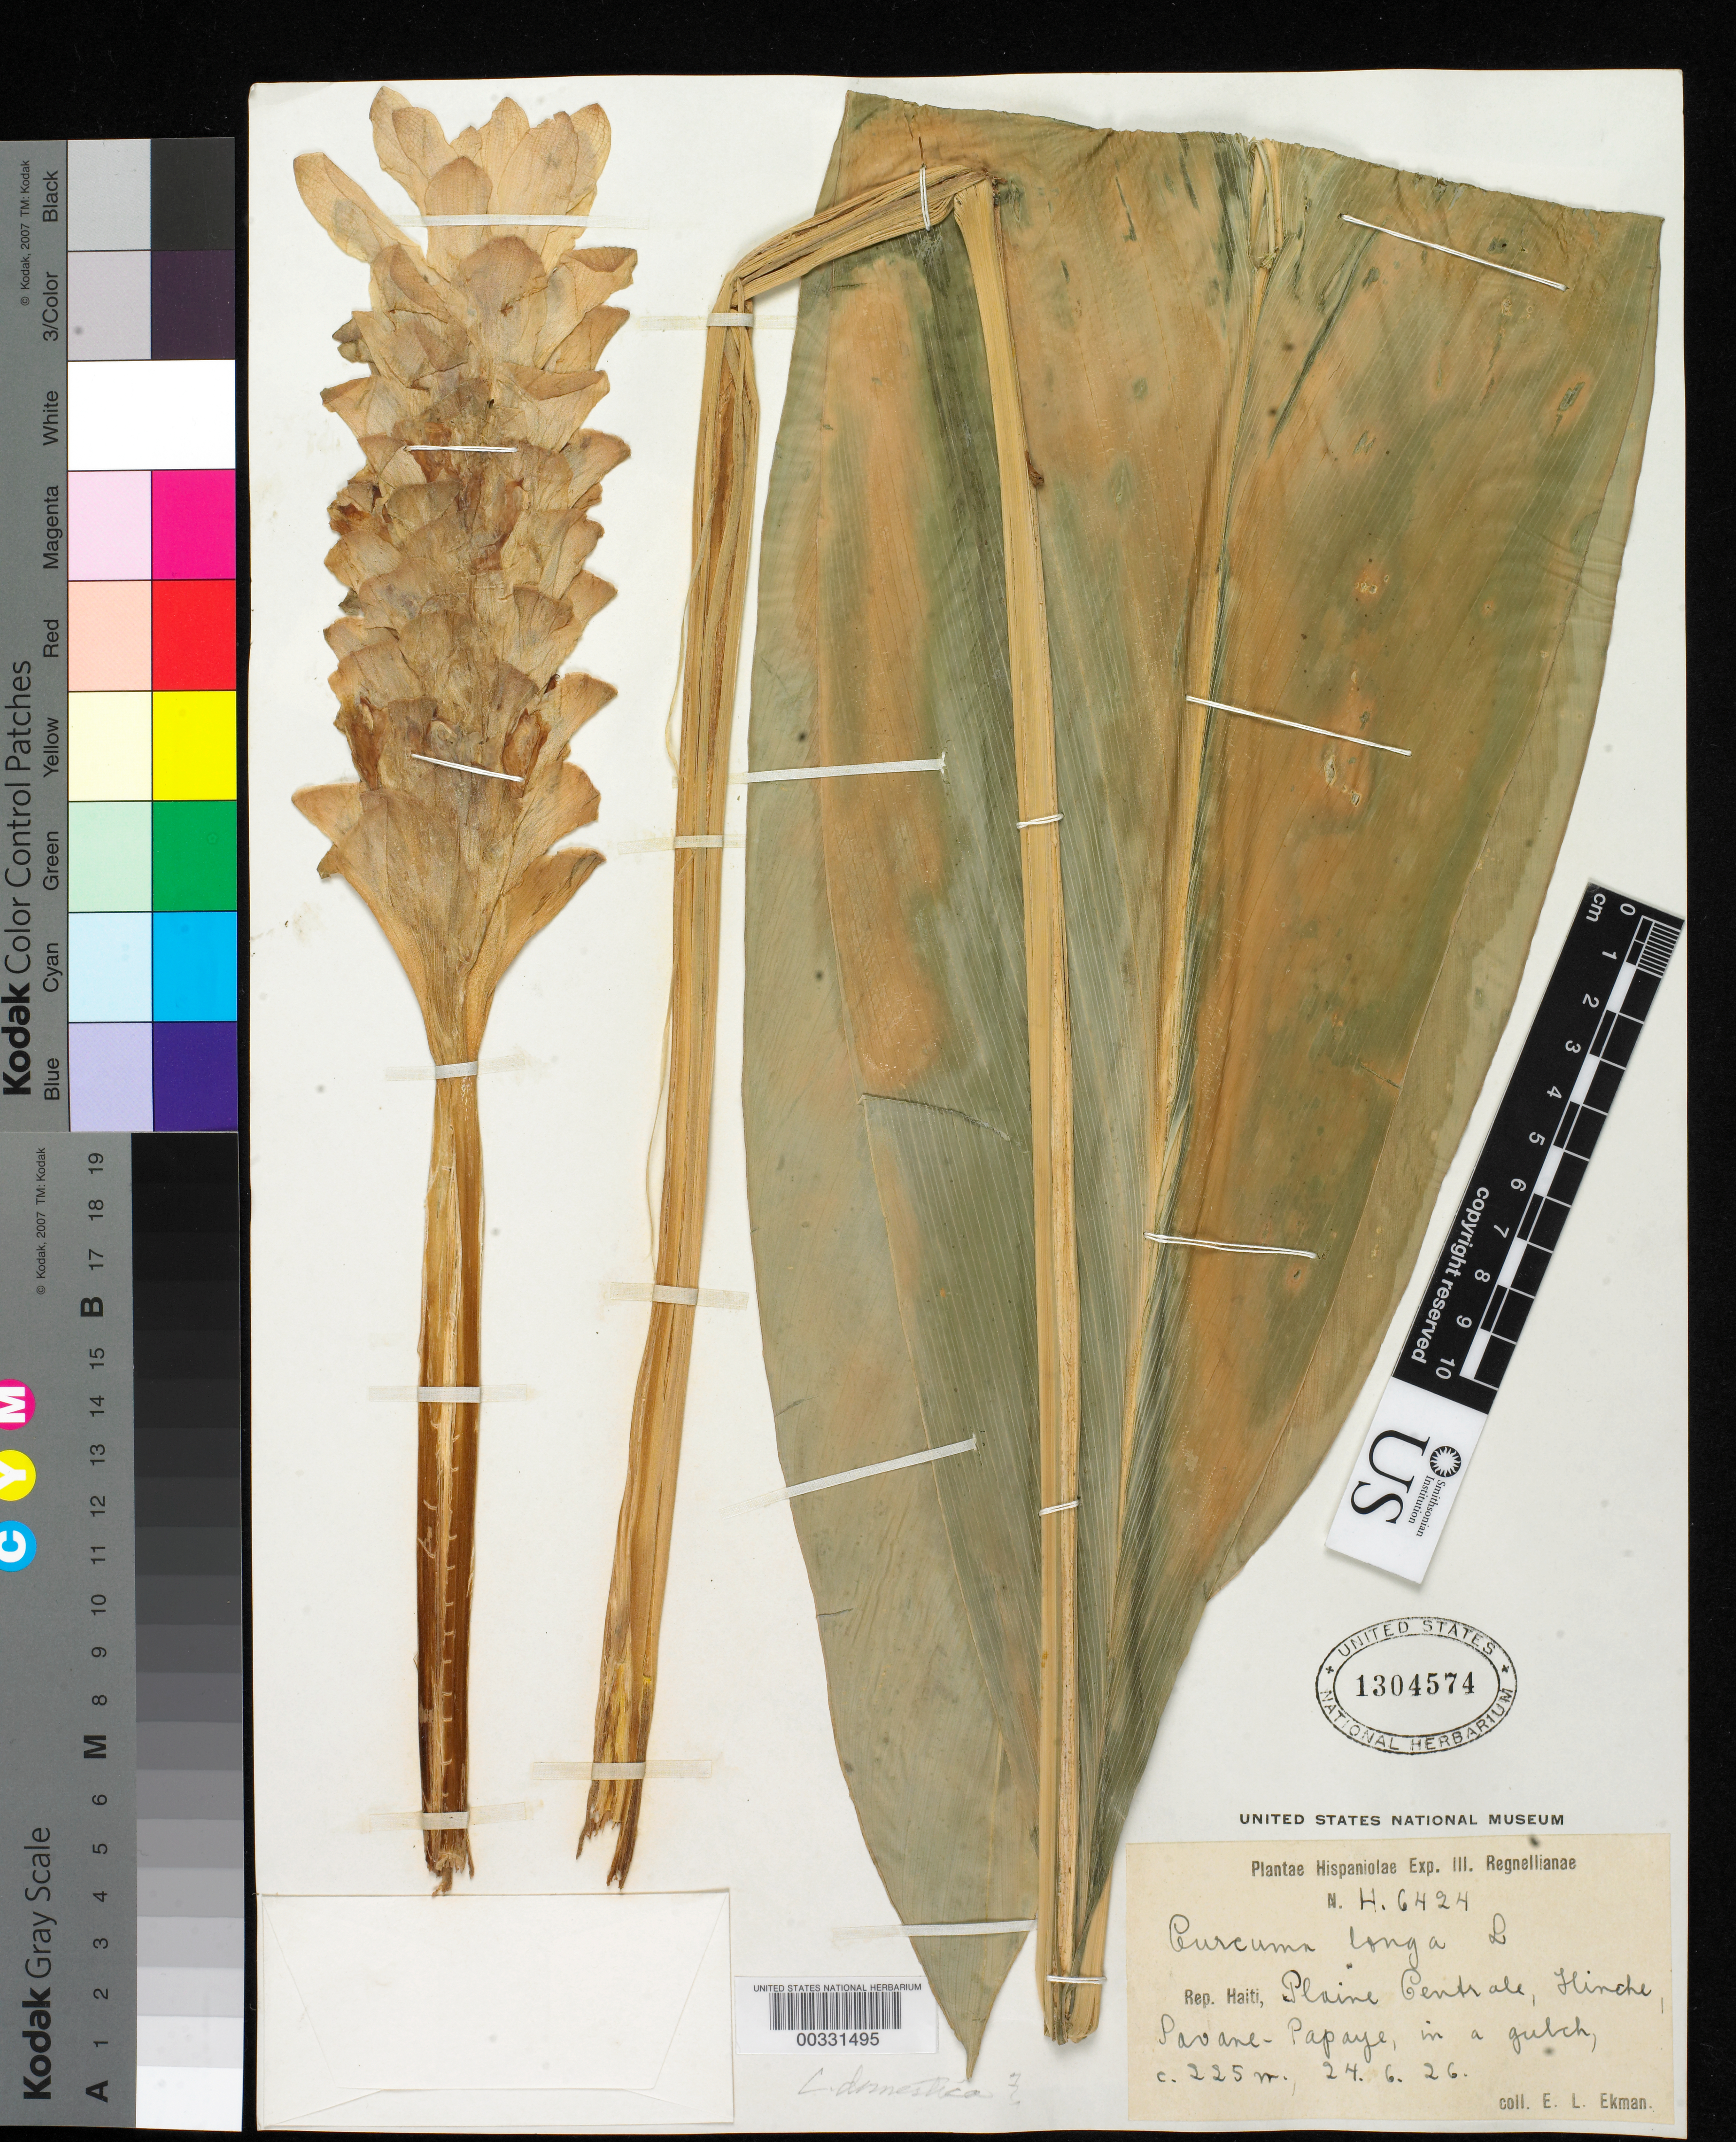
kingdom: Plantae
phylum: Tracheophyta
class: Liliopsida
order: Zingiberales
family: Zingiberaceae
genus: Curcuma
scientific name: Curcuma domestica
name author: Valeton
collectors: E. L. Ekman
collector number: H.6424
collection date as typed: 24 Jun 1926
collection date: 1926-06-24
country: Haiti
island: Hispaniola Island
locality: Plaine centrale, hinche, savane-papaye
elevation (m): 225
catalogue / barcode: US 1304574